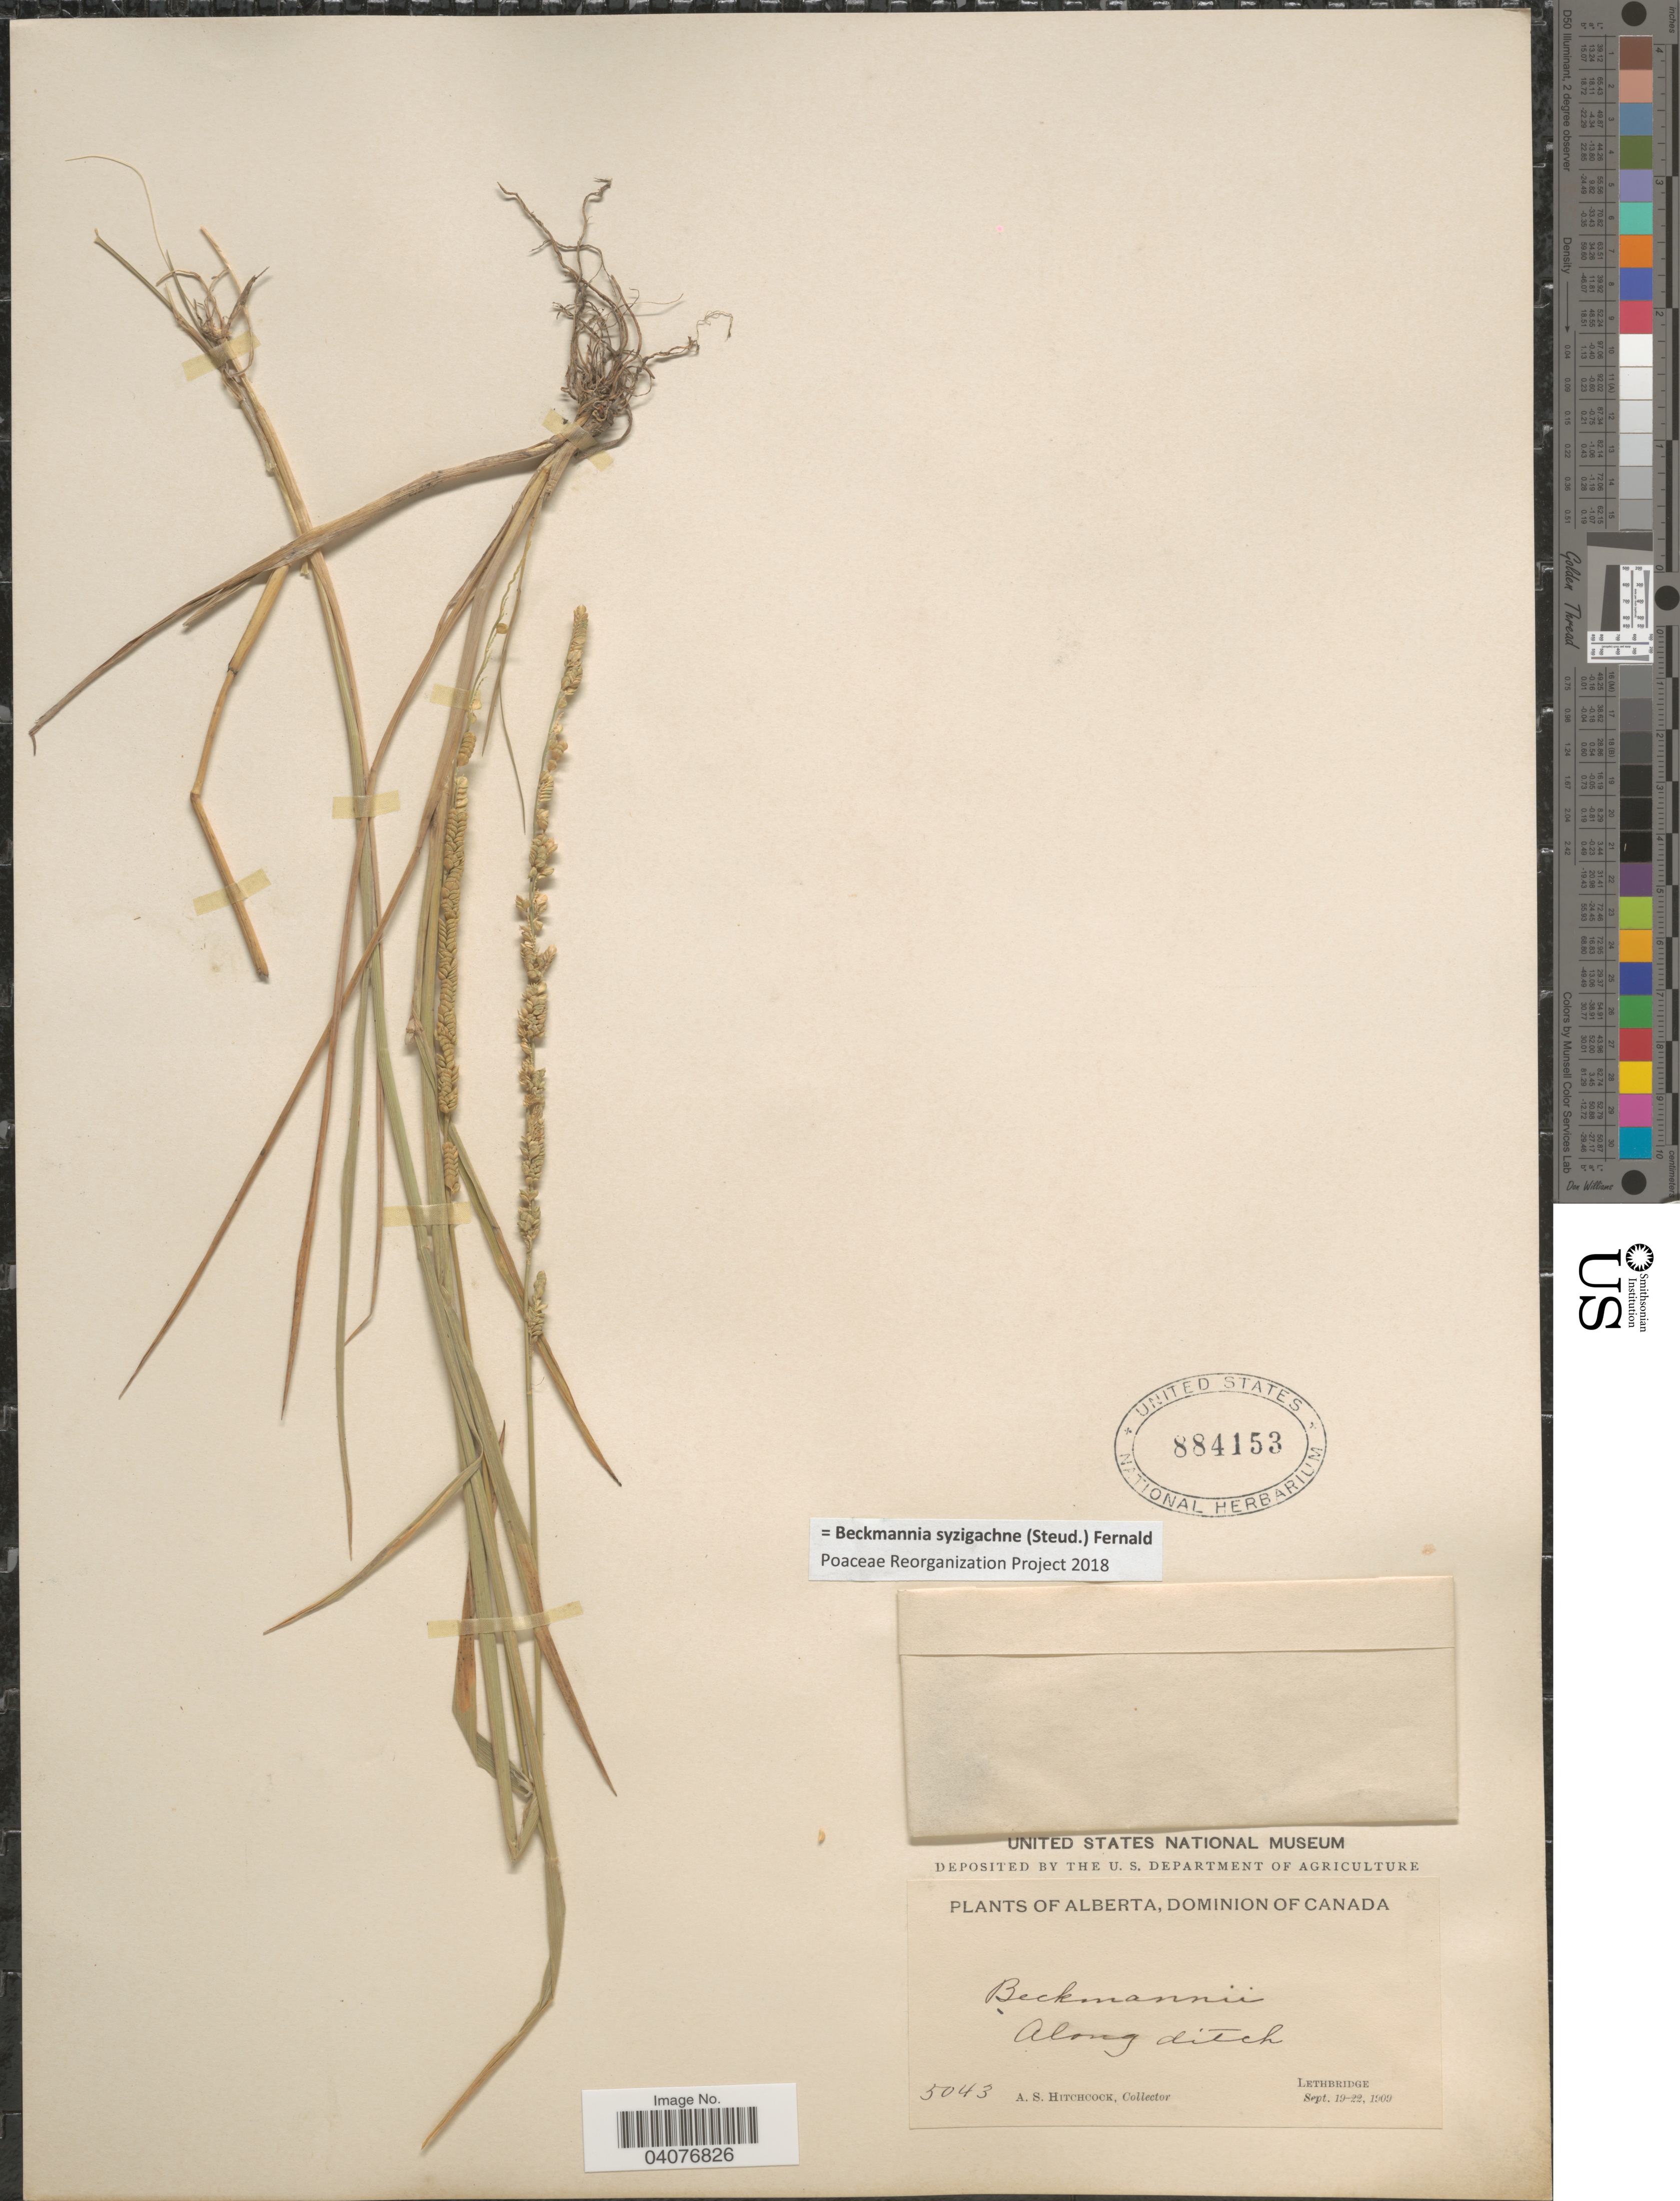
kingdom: Plantae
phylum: Tracheophyta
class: Liliopsida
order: Poales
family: Poaceae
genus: Beckmannia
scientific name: Beckmannia syzigachne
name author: (Steud.) Fernald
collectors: A. S. Hitchcock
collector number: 5043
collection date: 1909-09-19/1909-09-22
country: Canada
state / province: Alberta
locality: Dominion of Canada. Along ditch. Lethbridge.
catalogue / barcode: US 884153